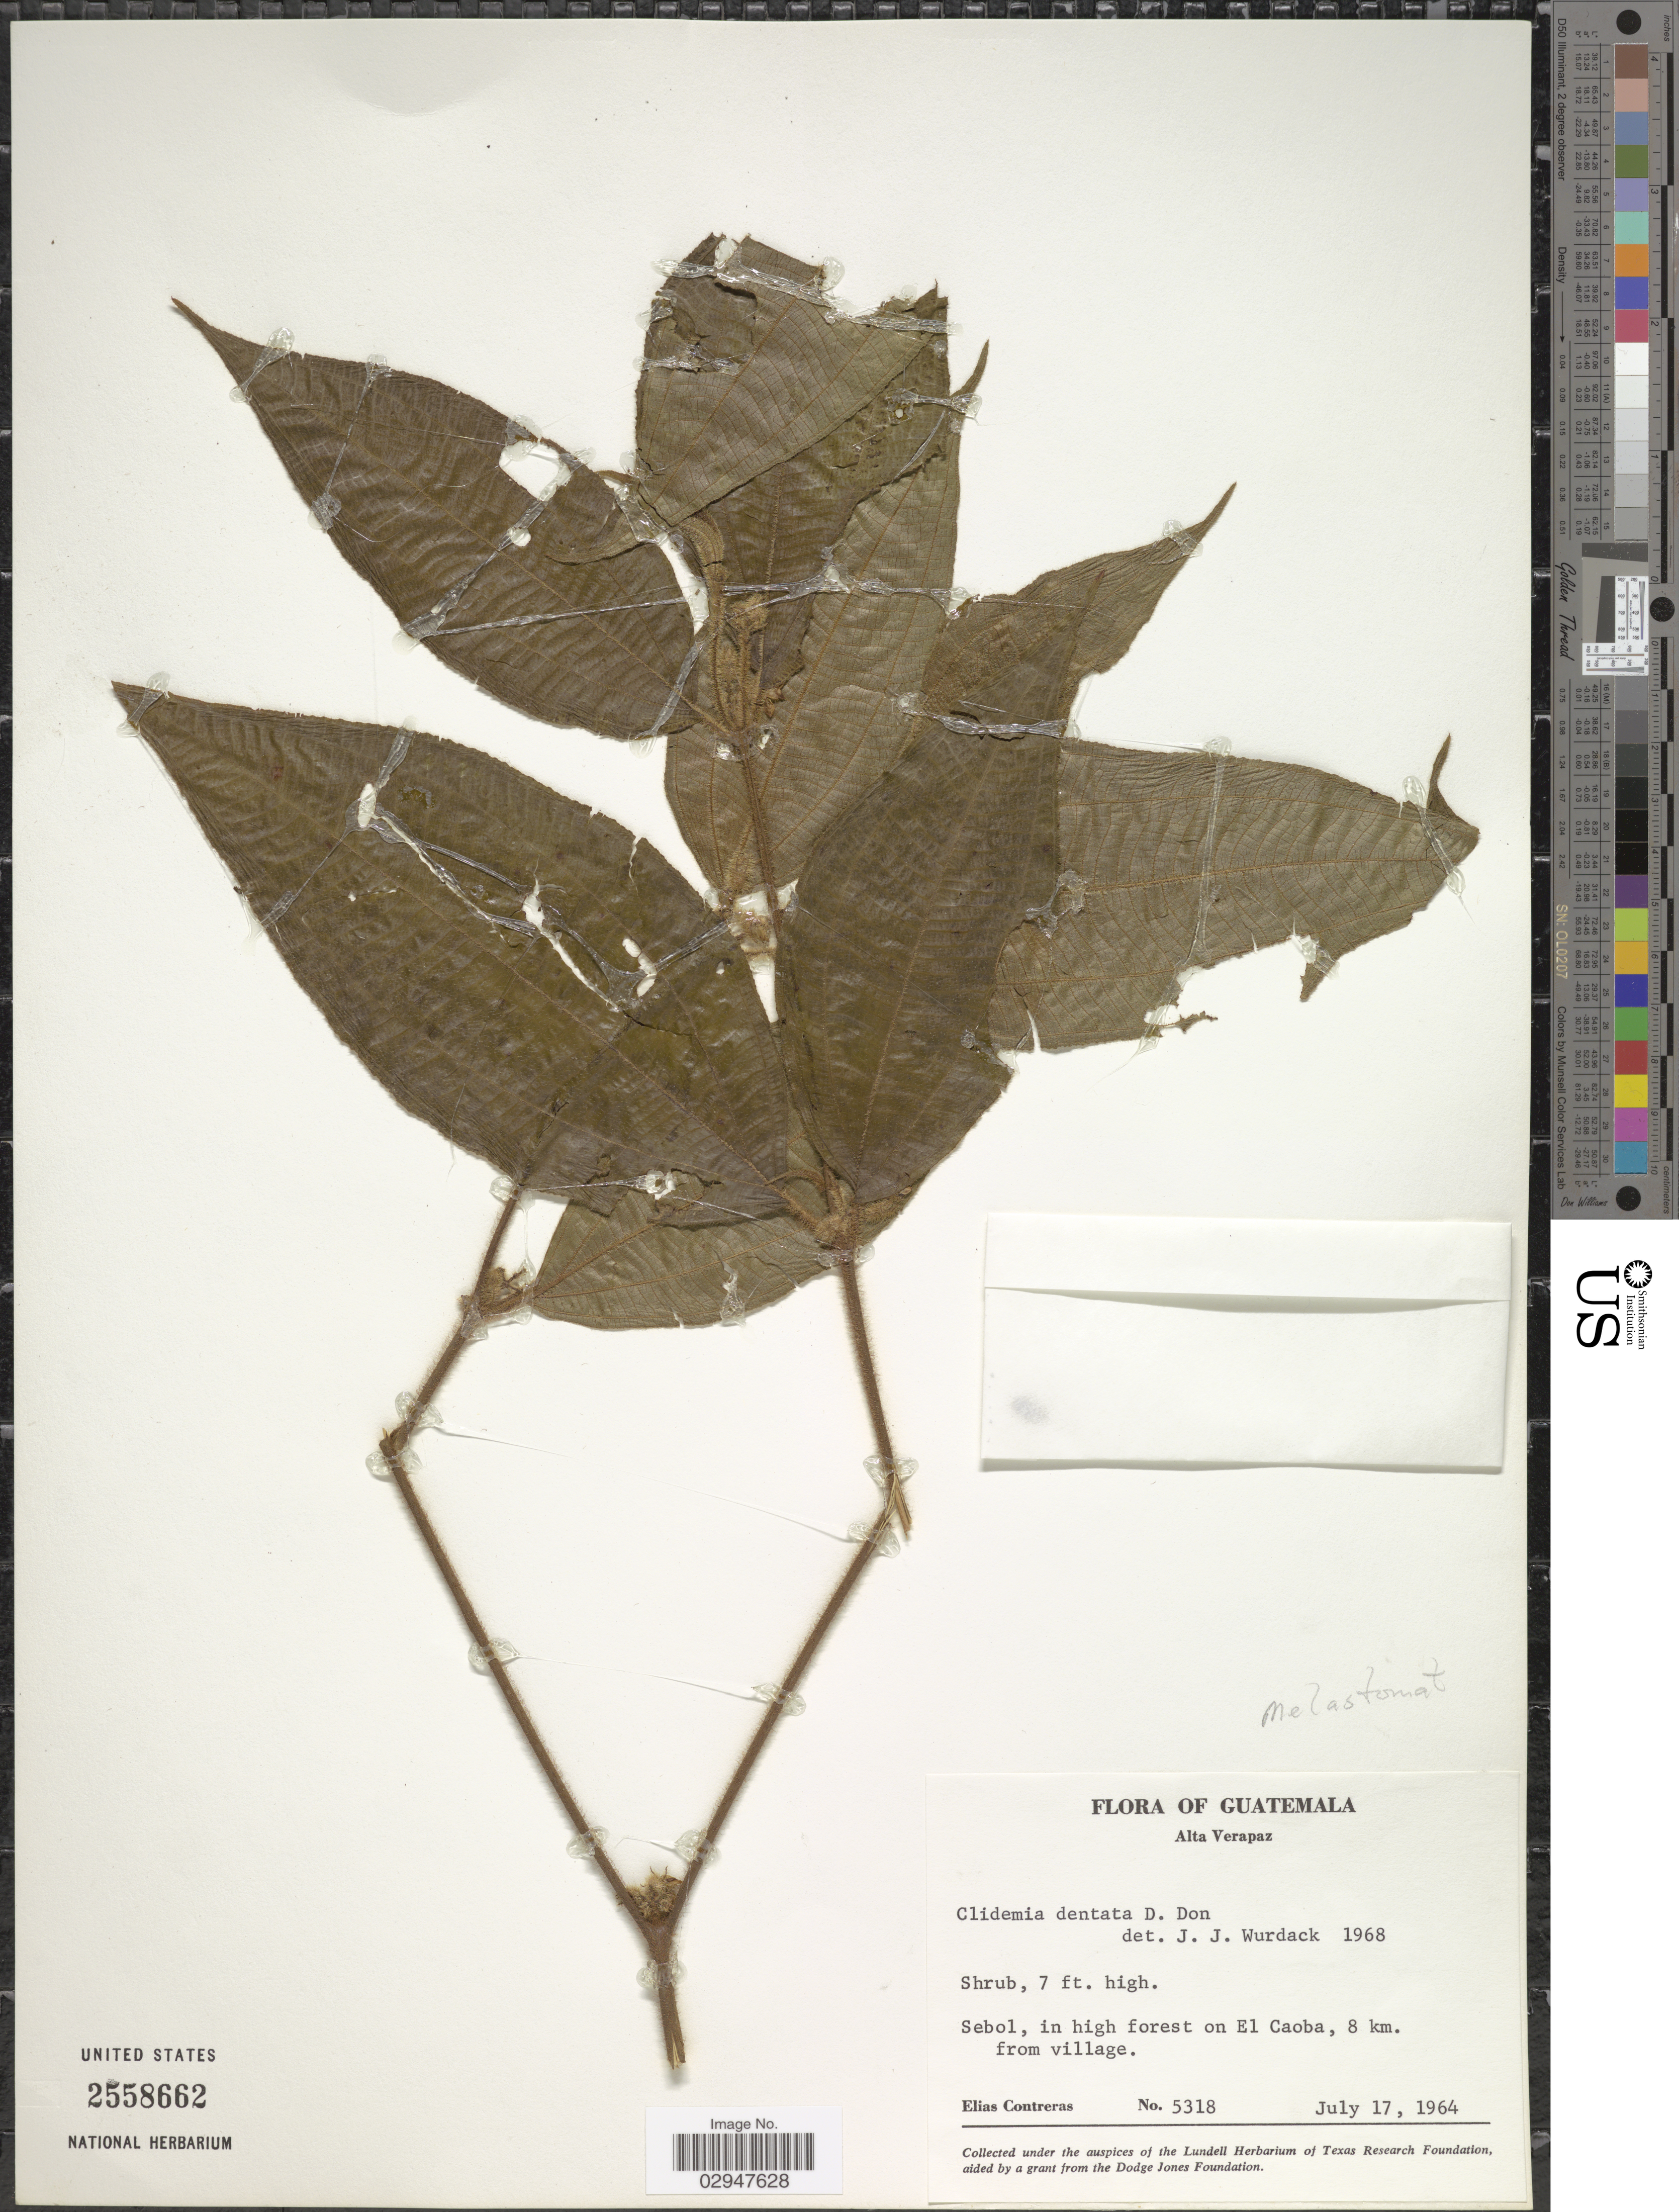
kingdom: Plantae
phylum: Tracheophyta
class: Magnoliopsida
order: Myrtales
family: Melastomataceae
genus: Clidemia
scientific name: Clidemia dentata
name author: D. Don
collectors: E. Contreras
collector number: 5318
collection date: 1964-07-17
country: Guatemala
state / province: Alta Verapaz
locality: Sebol, in high forest on el Caoba, 8 km. from village.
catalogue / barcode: US 2558662